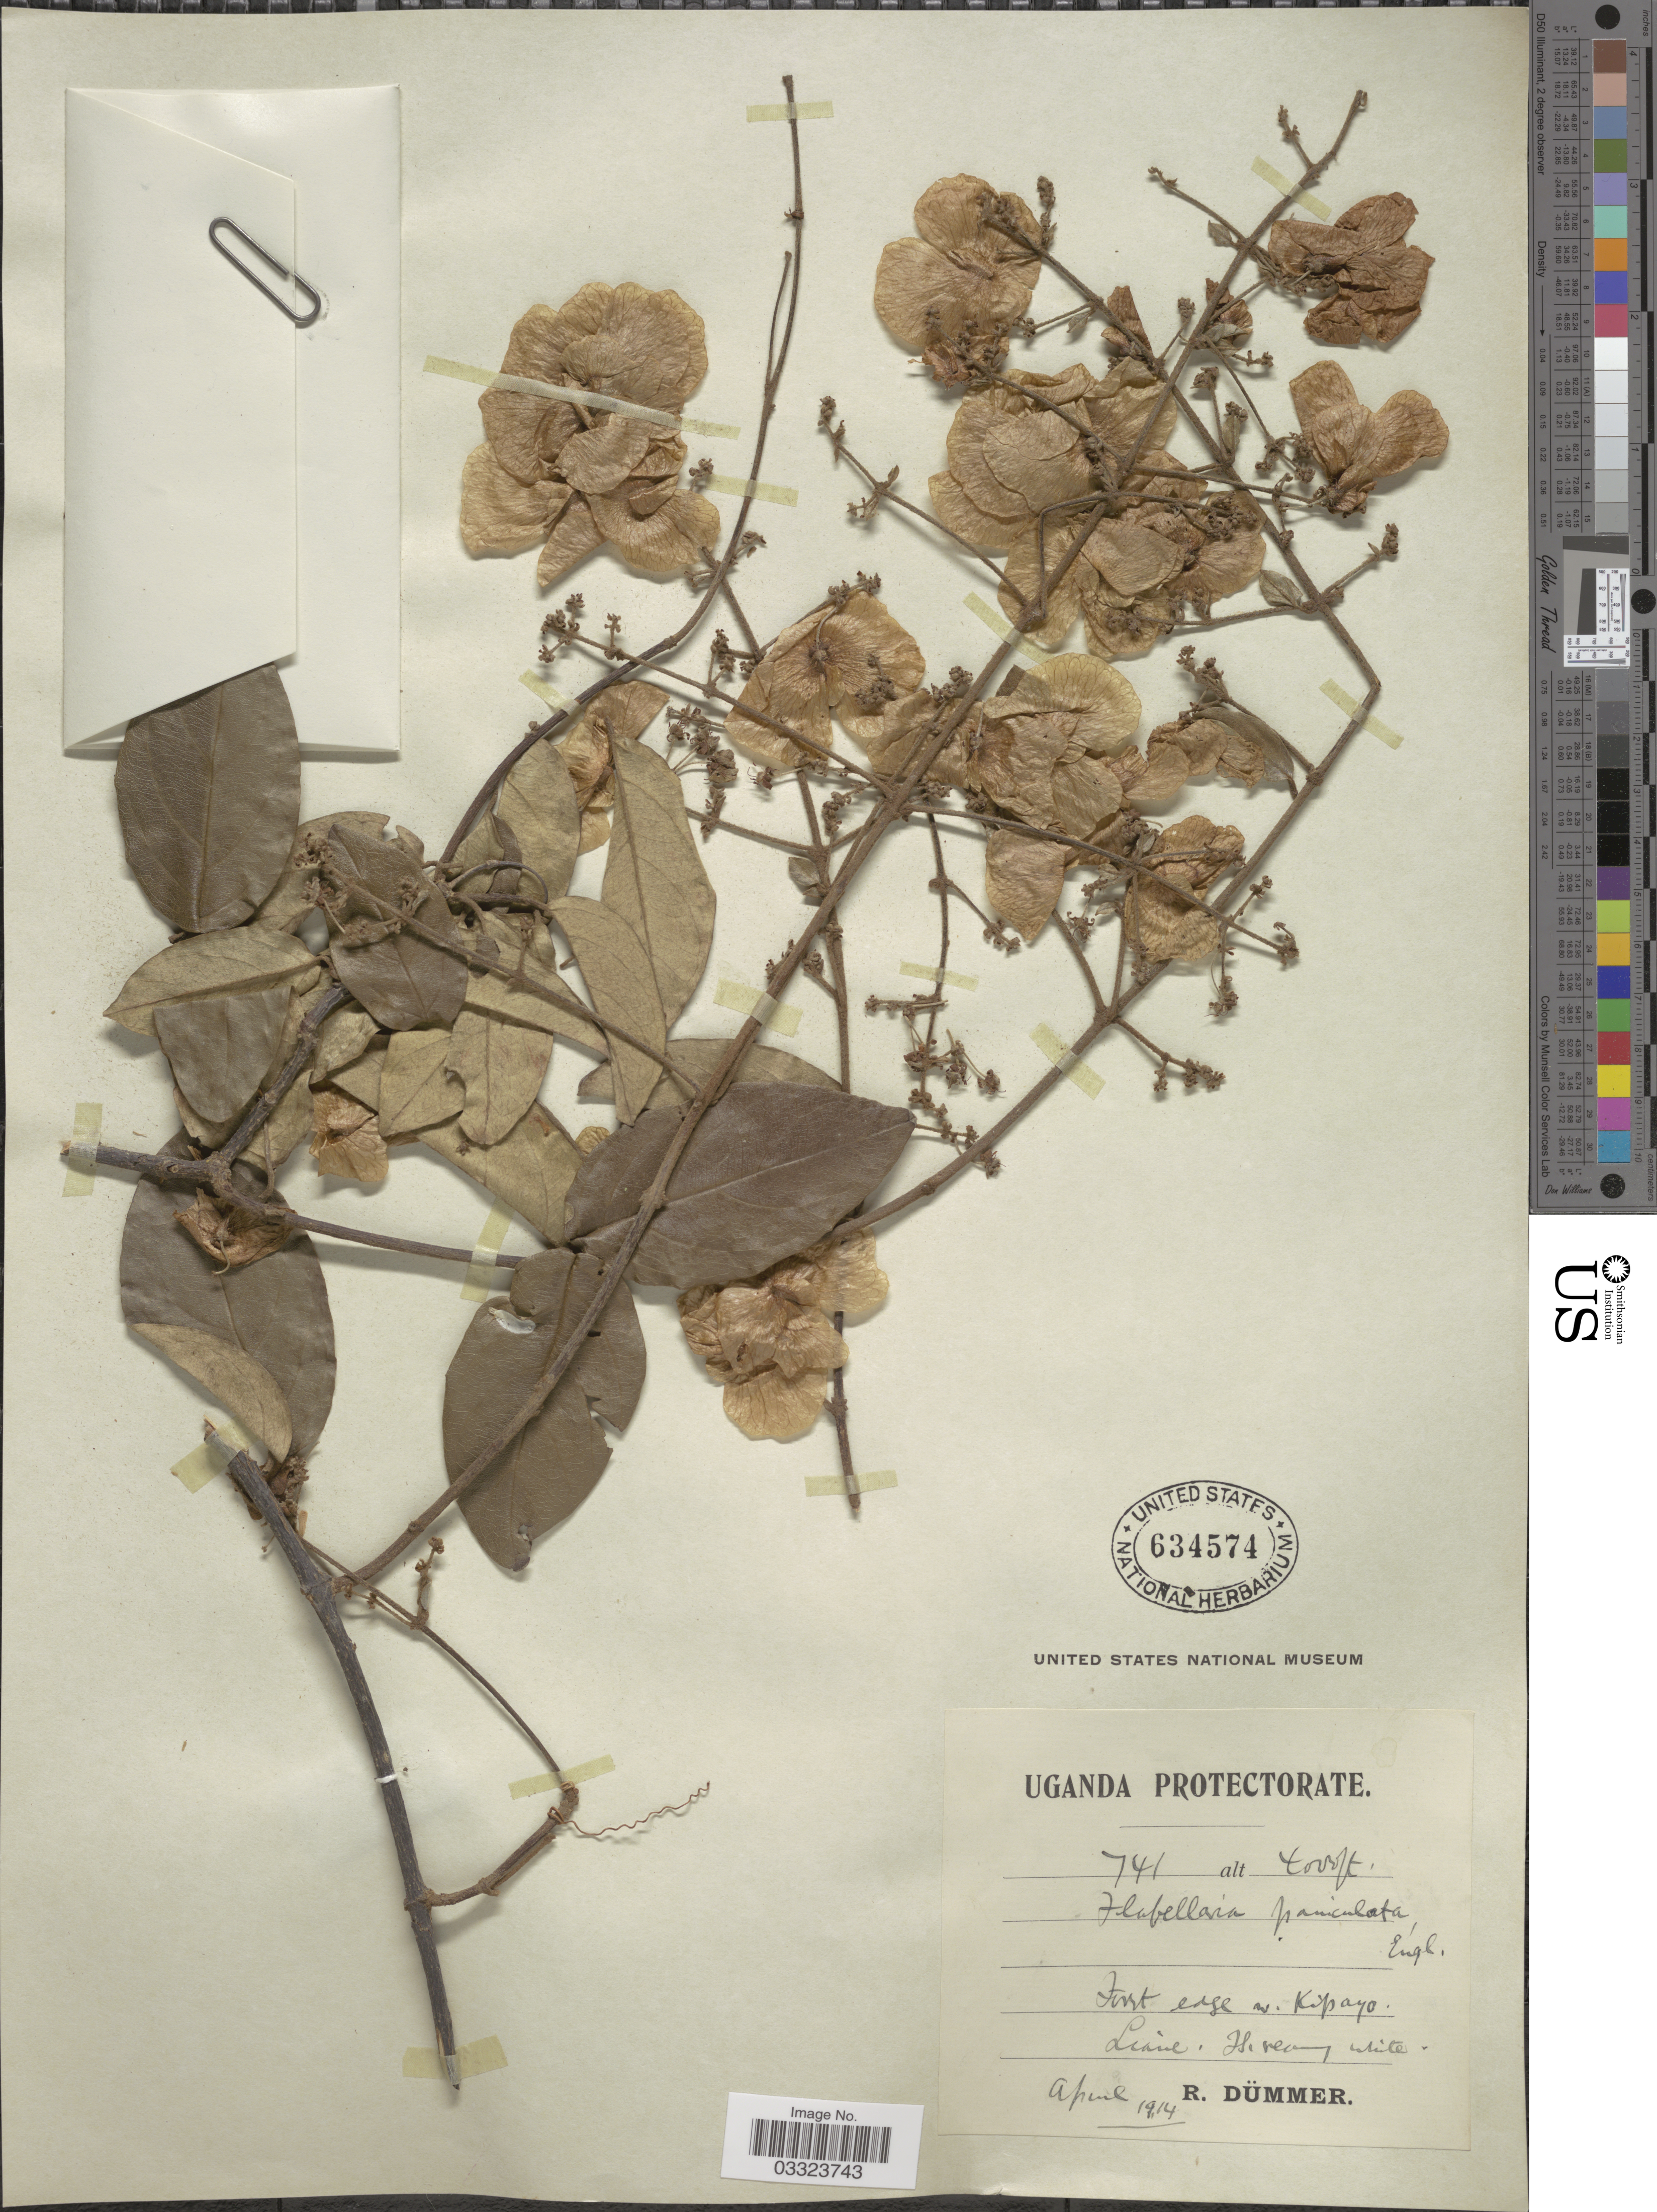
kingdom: Plantae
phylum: Tracheophyta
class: Magnoliopsida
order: Malpighiales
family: Malpighiaceae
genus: Flabellaria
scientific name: Flabellaria paniculata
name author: Cav.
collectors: R. A. Dümmer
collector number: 741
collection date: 1914-04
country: Uganda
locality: Uganda Protectorate. W. Kipayo.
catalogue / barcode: US 634574